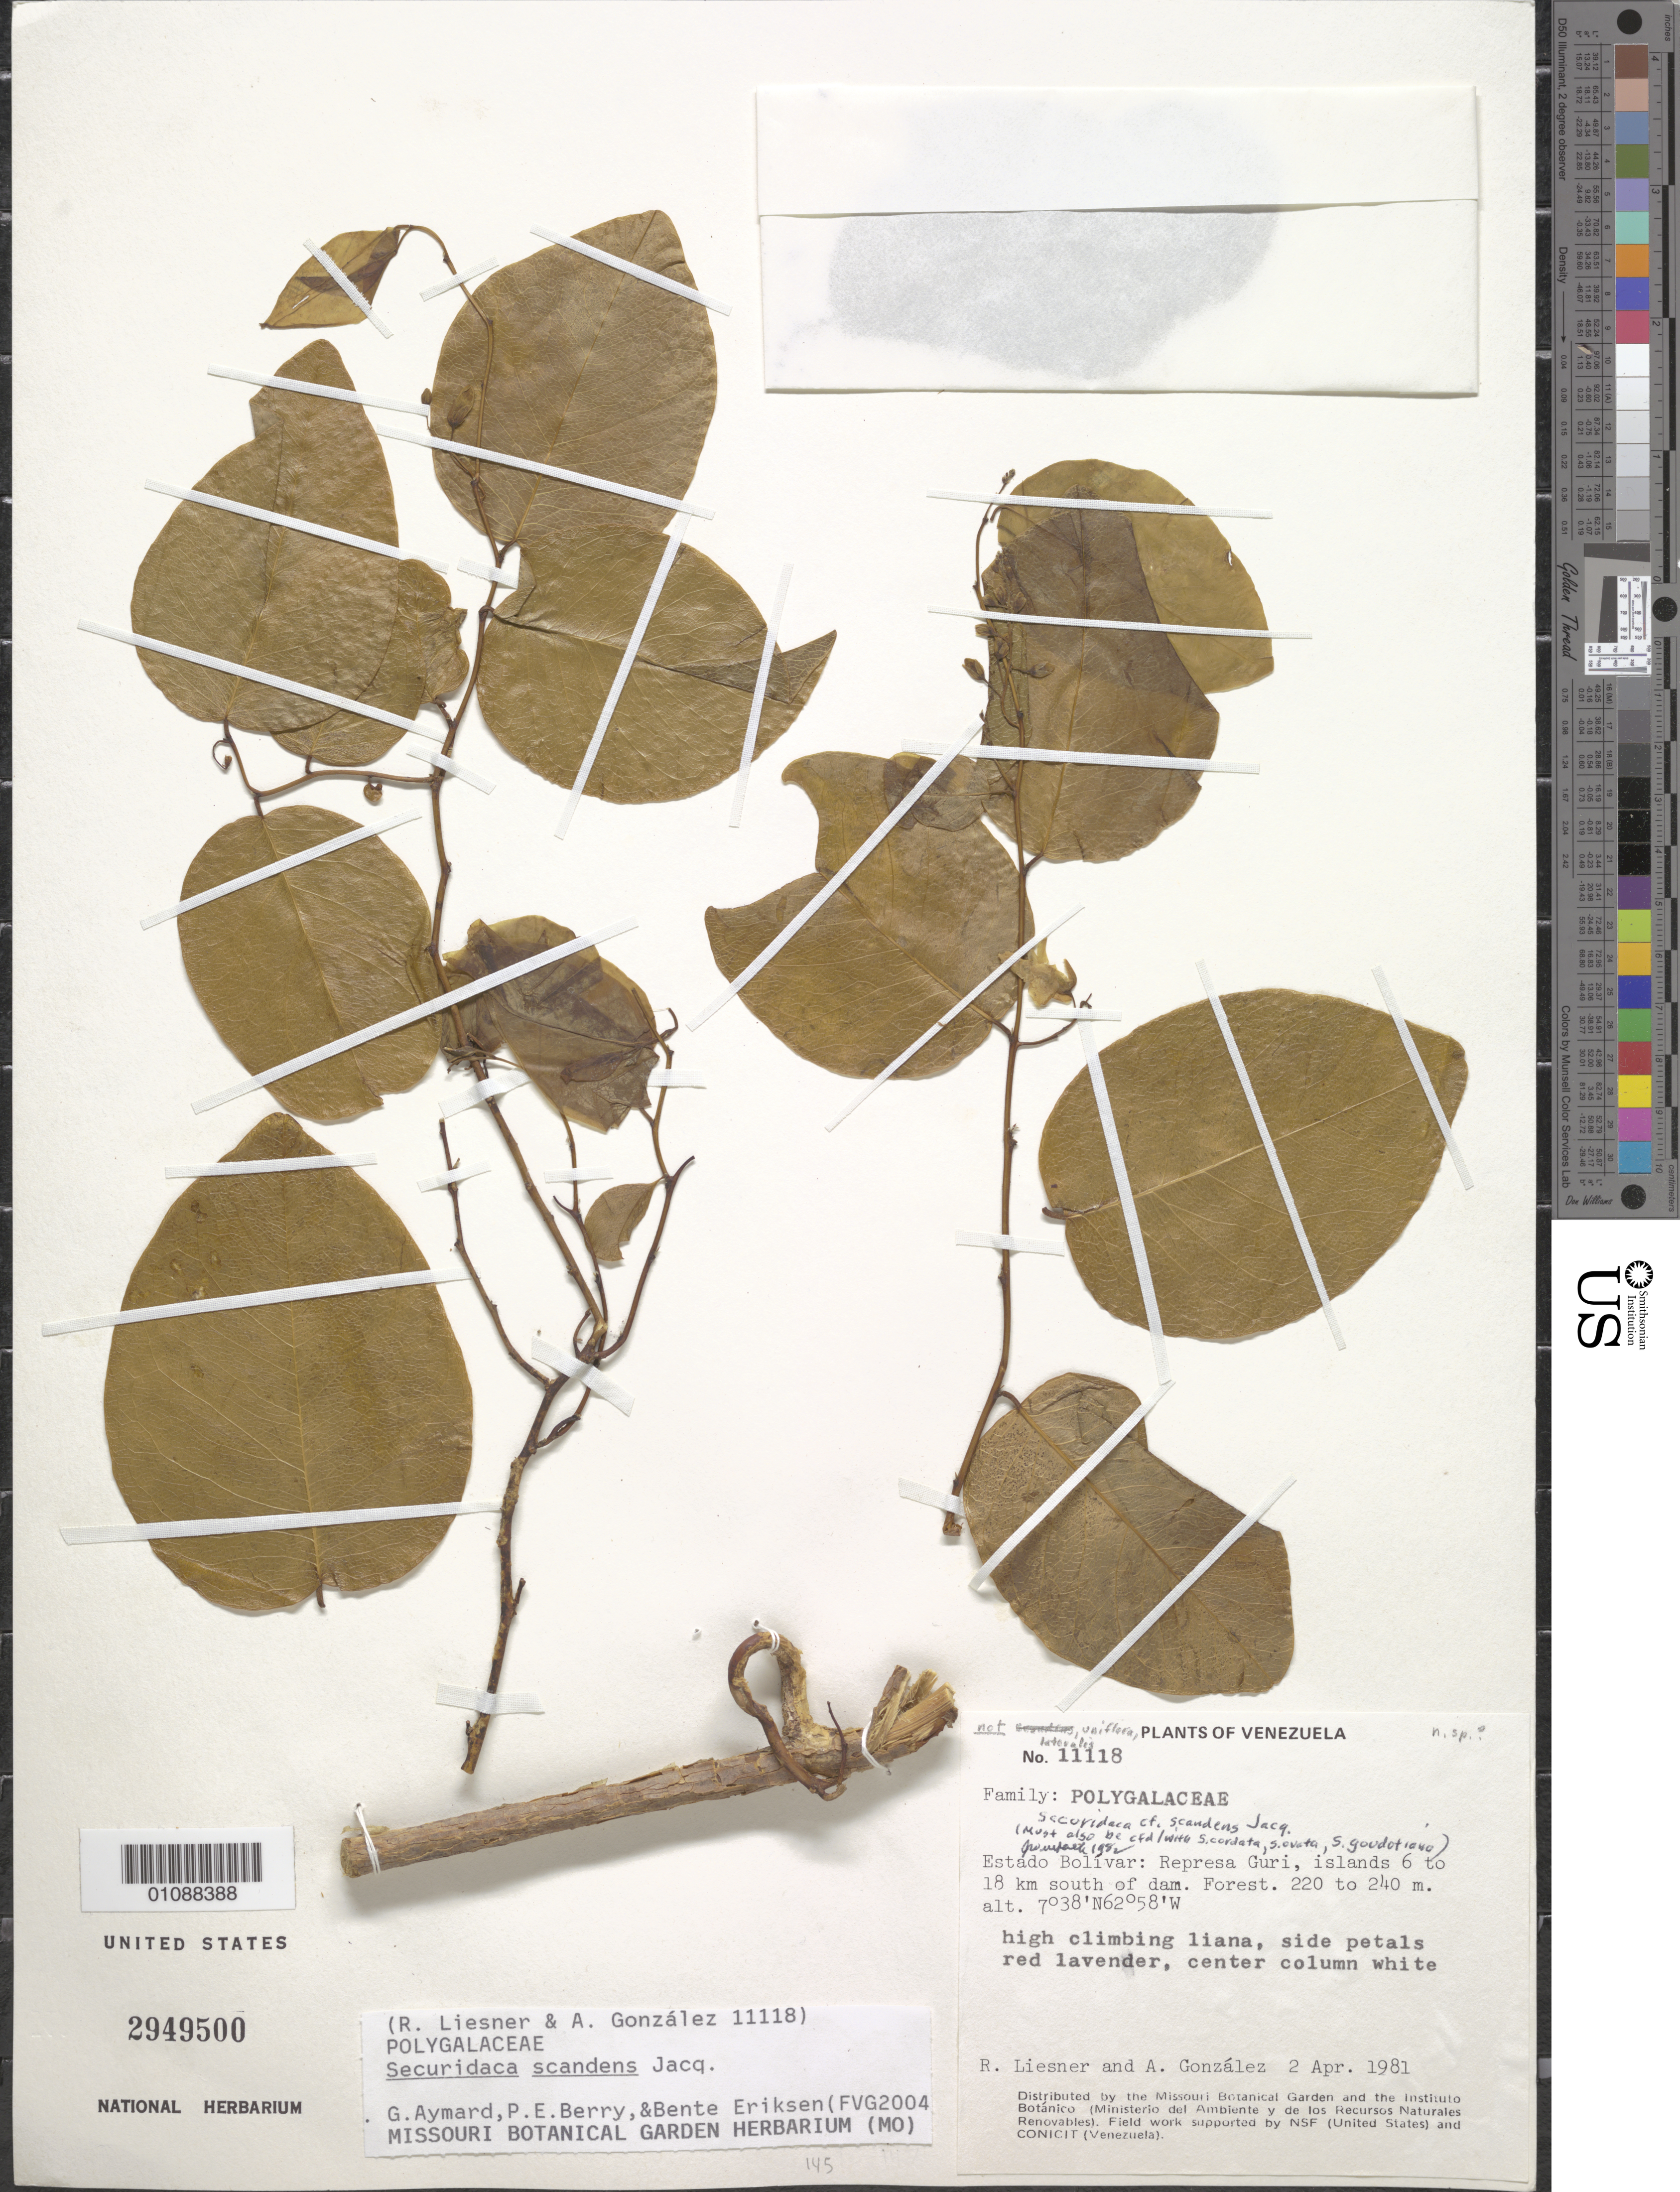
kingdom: Plantae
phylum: Tracheophyta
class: Magnoliopsida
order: Fabales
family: Polygalaceae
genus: Securidaca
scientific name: Securidaca scandens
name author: Jacq.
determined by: Aymard C., G. A.; Berry, P. E.; Eriksen, Bente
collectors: R. L. Liesner & A. C. González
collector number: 11118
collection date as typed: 2-Apr-81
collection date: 1981-04-02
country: Venezuela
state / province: Bolívar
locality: Represa Guri, islands 6-18 km S of dam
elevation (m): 220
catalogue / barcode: US 2949500